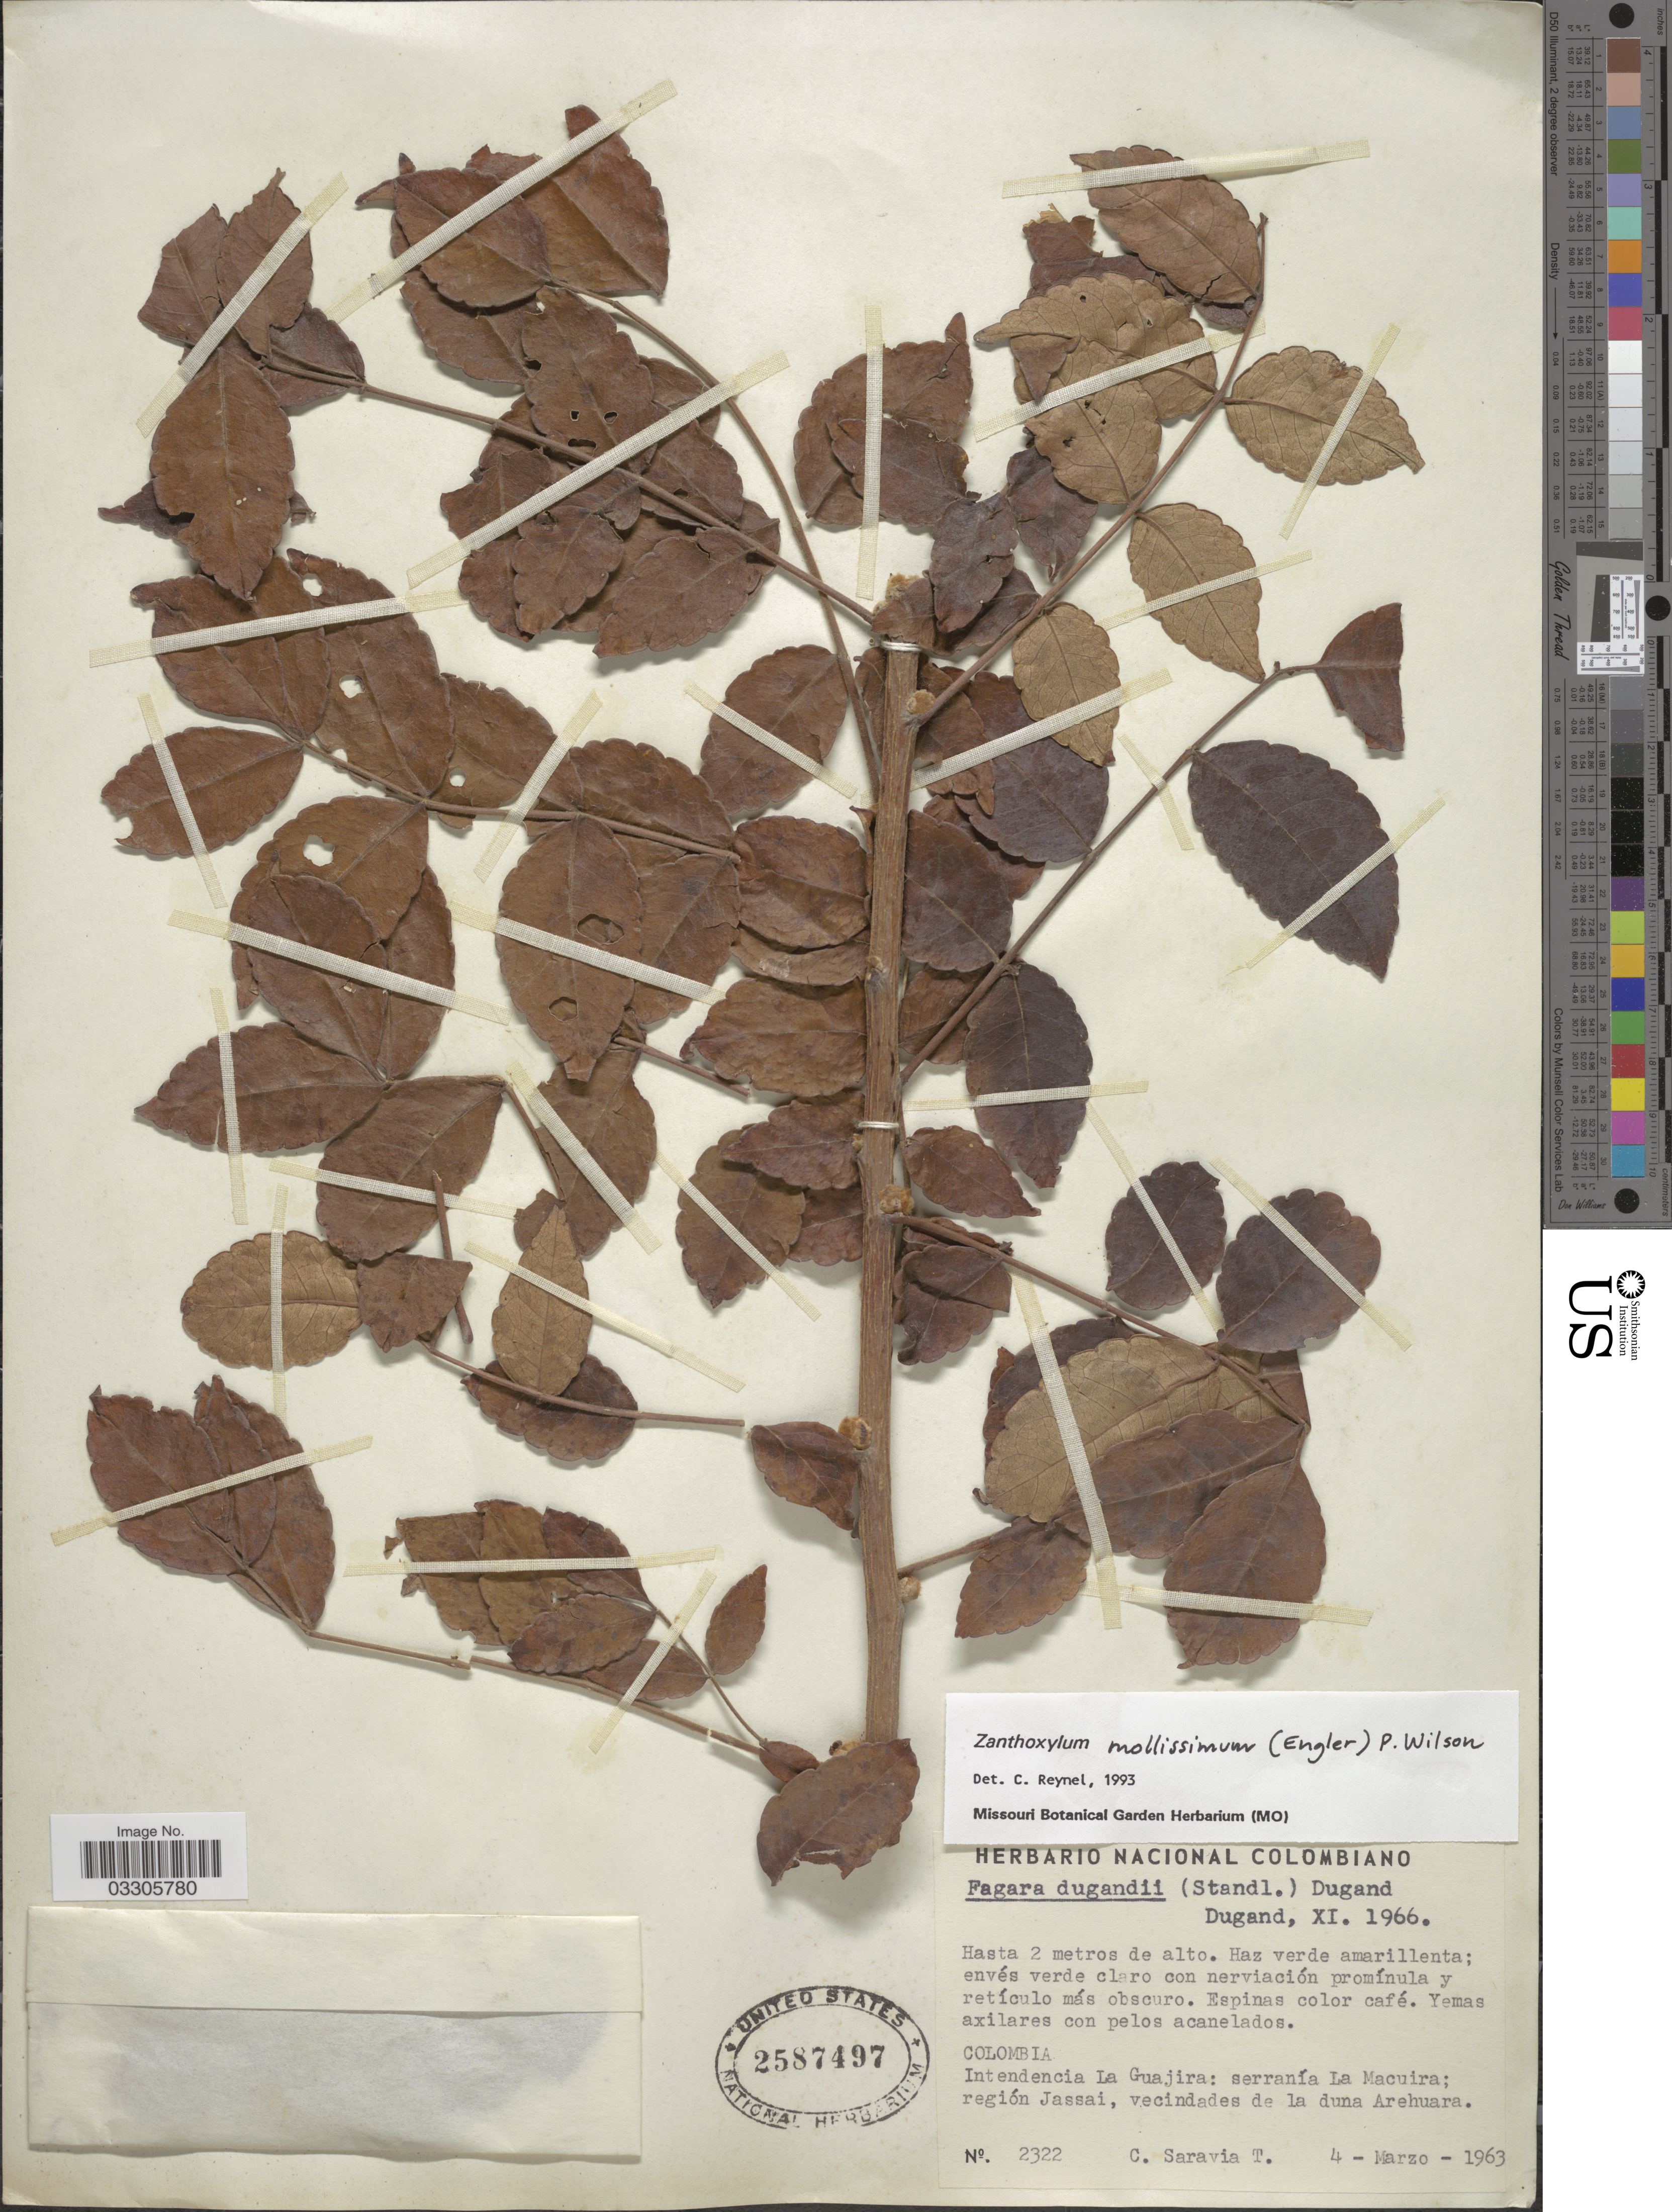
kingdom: Plantae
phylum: Tracheophyta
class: Magnoliopsida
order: Sapindales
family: Rutaceae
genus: Zanthoxylum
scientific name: Zanthoxylum mollissimum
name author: (Engl.) P. Wilson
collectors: C. Saravia T.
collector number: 2322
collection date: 1963-03-04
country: Colombia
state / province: La Guajira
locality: Intendencia La Guajira: serranía La Macuira; región Jassai, vecindades de la duna Arehuara.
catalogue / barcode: US 2587497